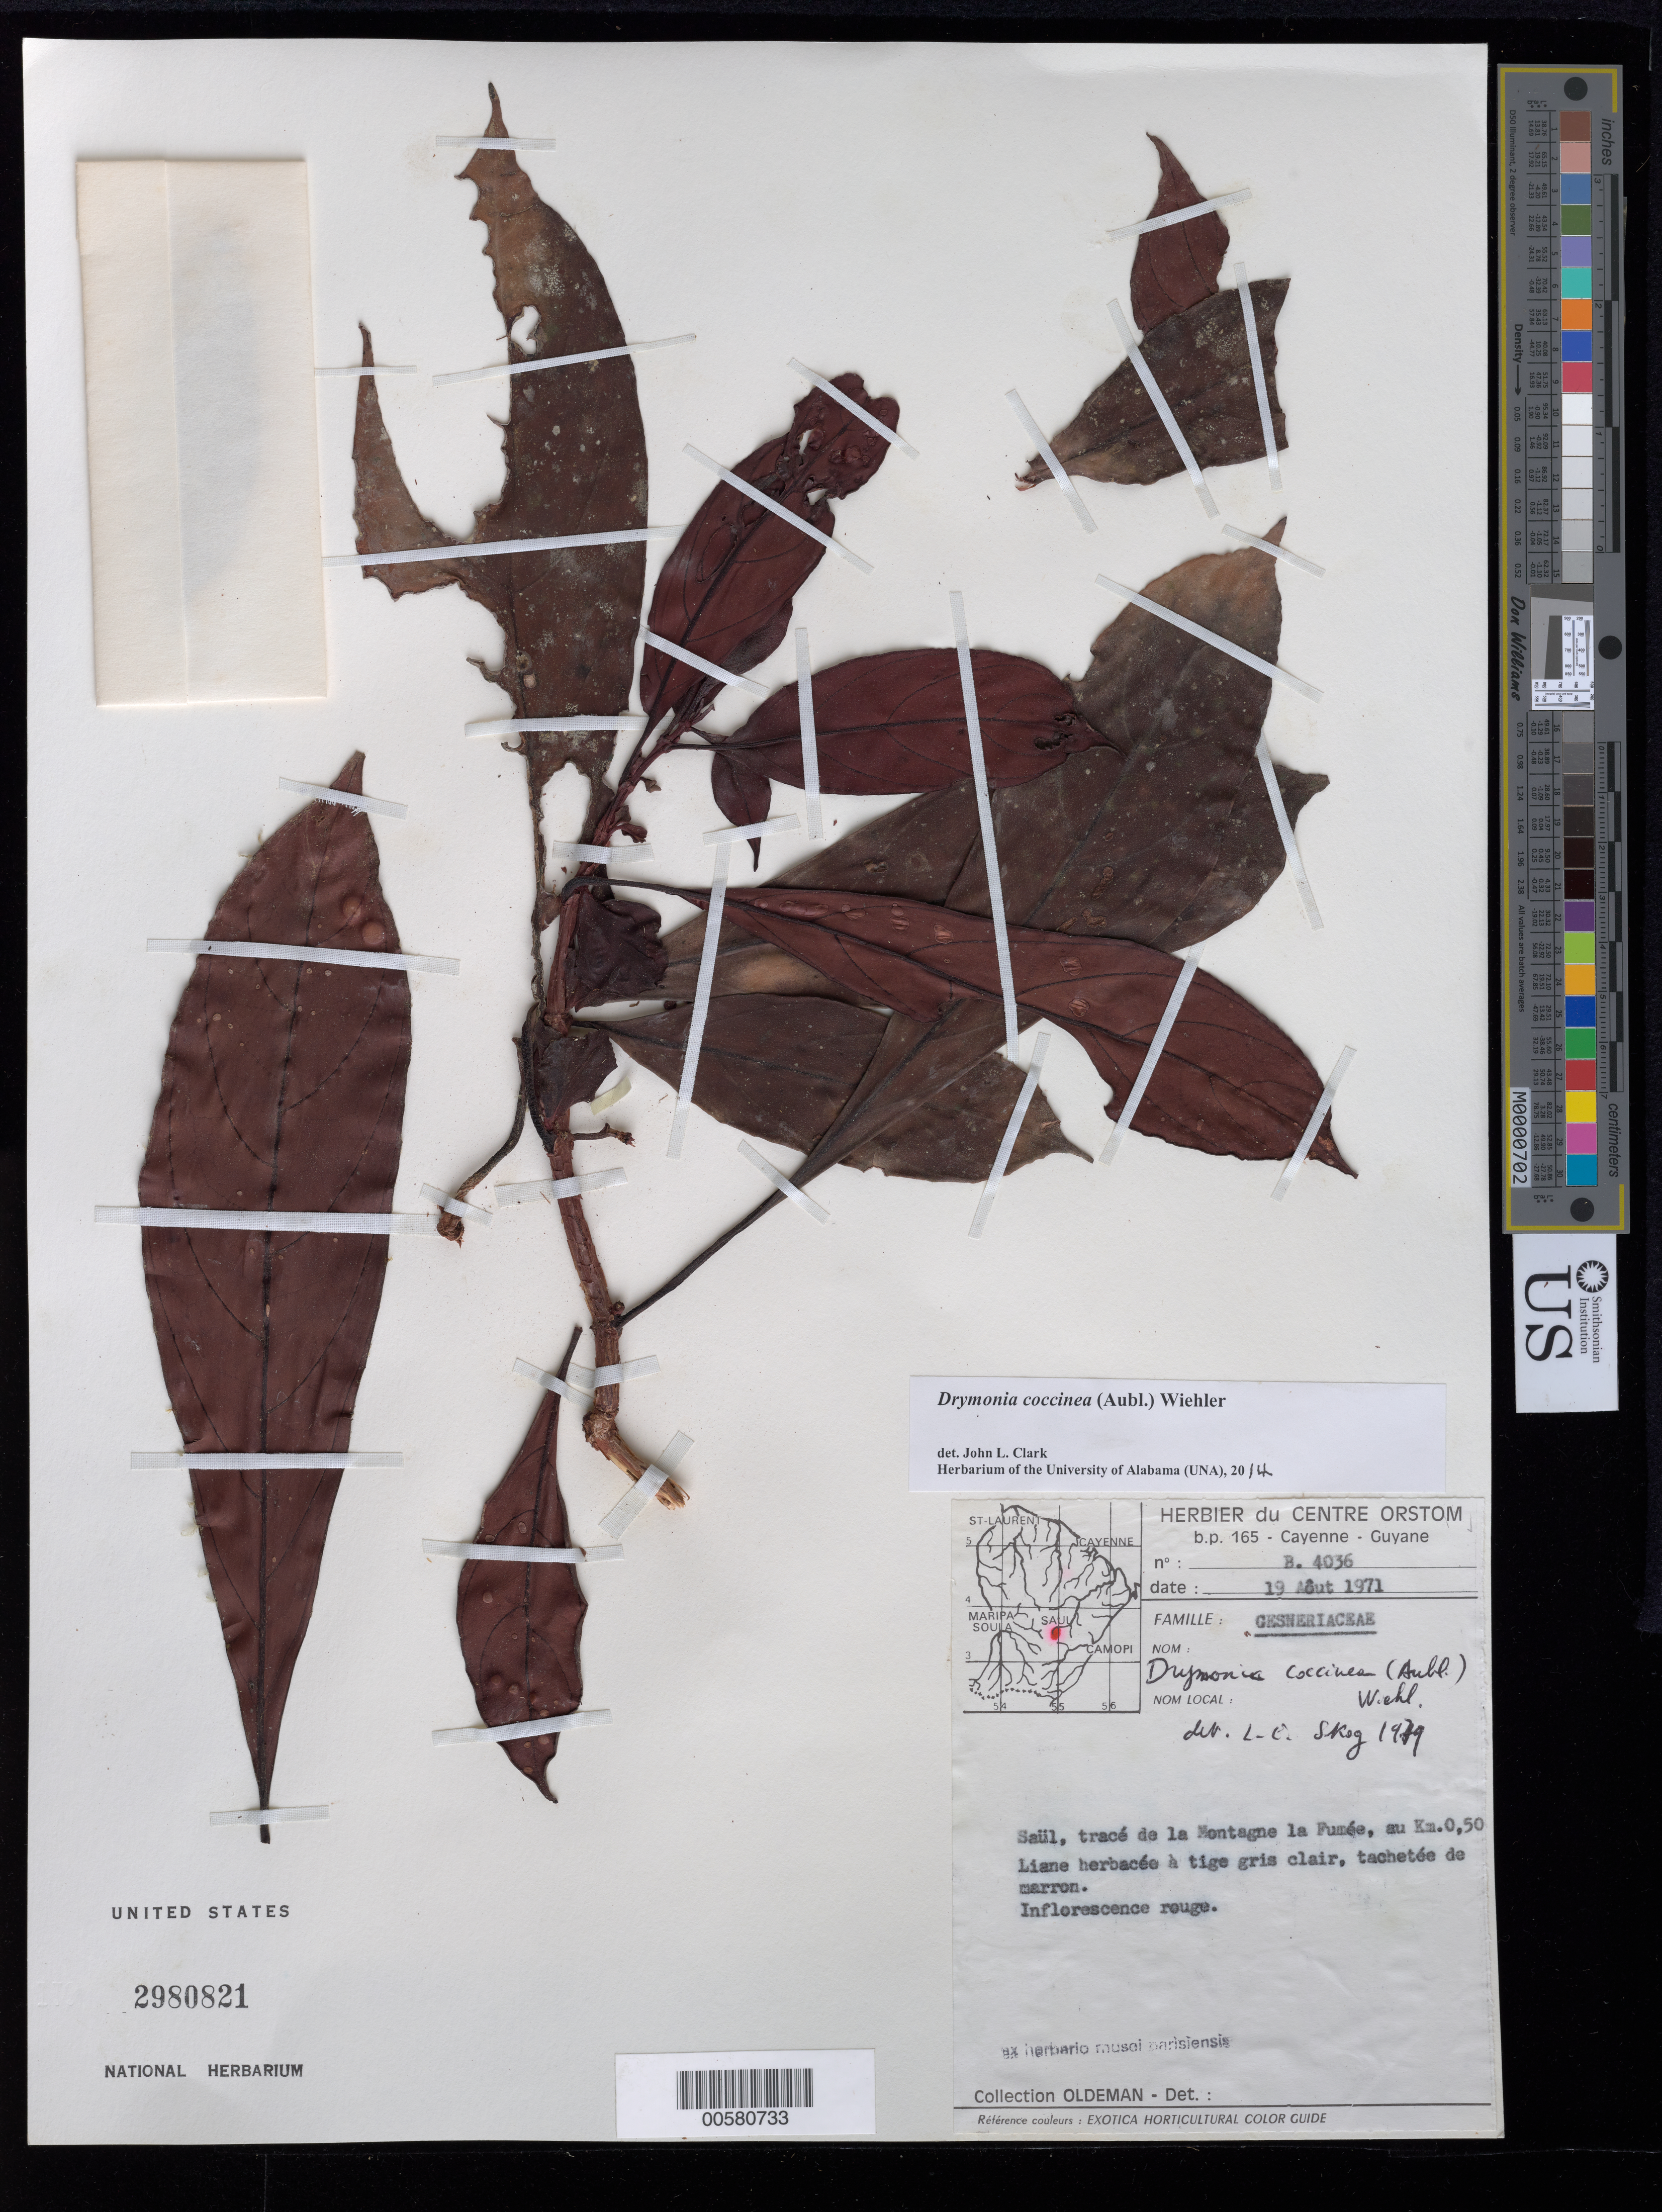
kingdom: Plantae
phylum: Tracheophyta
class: Magnoliopsida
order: Lamiales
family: Gesneriaceae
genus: Drymonia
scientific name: Drymonia coccinea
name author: (Aubl.) Wiehler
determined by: Skog, Laurence E.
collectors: R. Oldeman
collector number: B- 4036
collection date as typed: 19 Aug 1971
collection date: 1971-08-19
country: French Guiana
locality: Saül, tracé de la Montagne la Fumée, au Km 0.5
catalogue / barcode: US 2980821